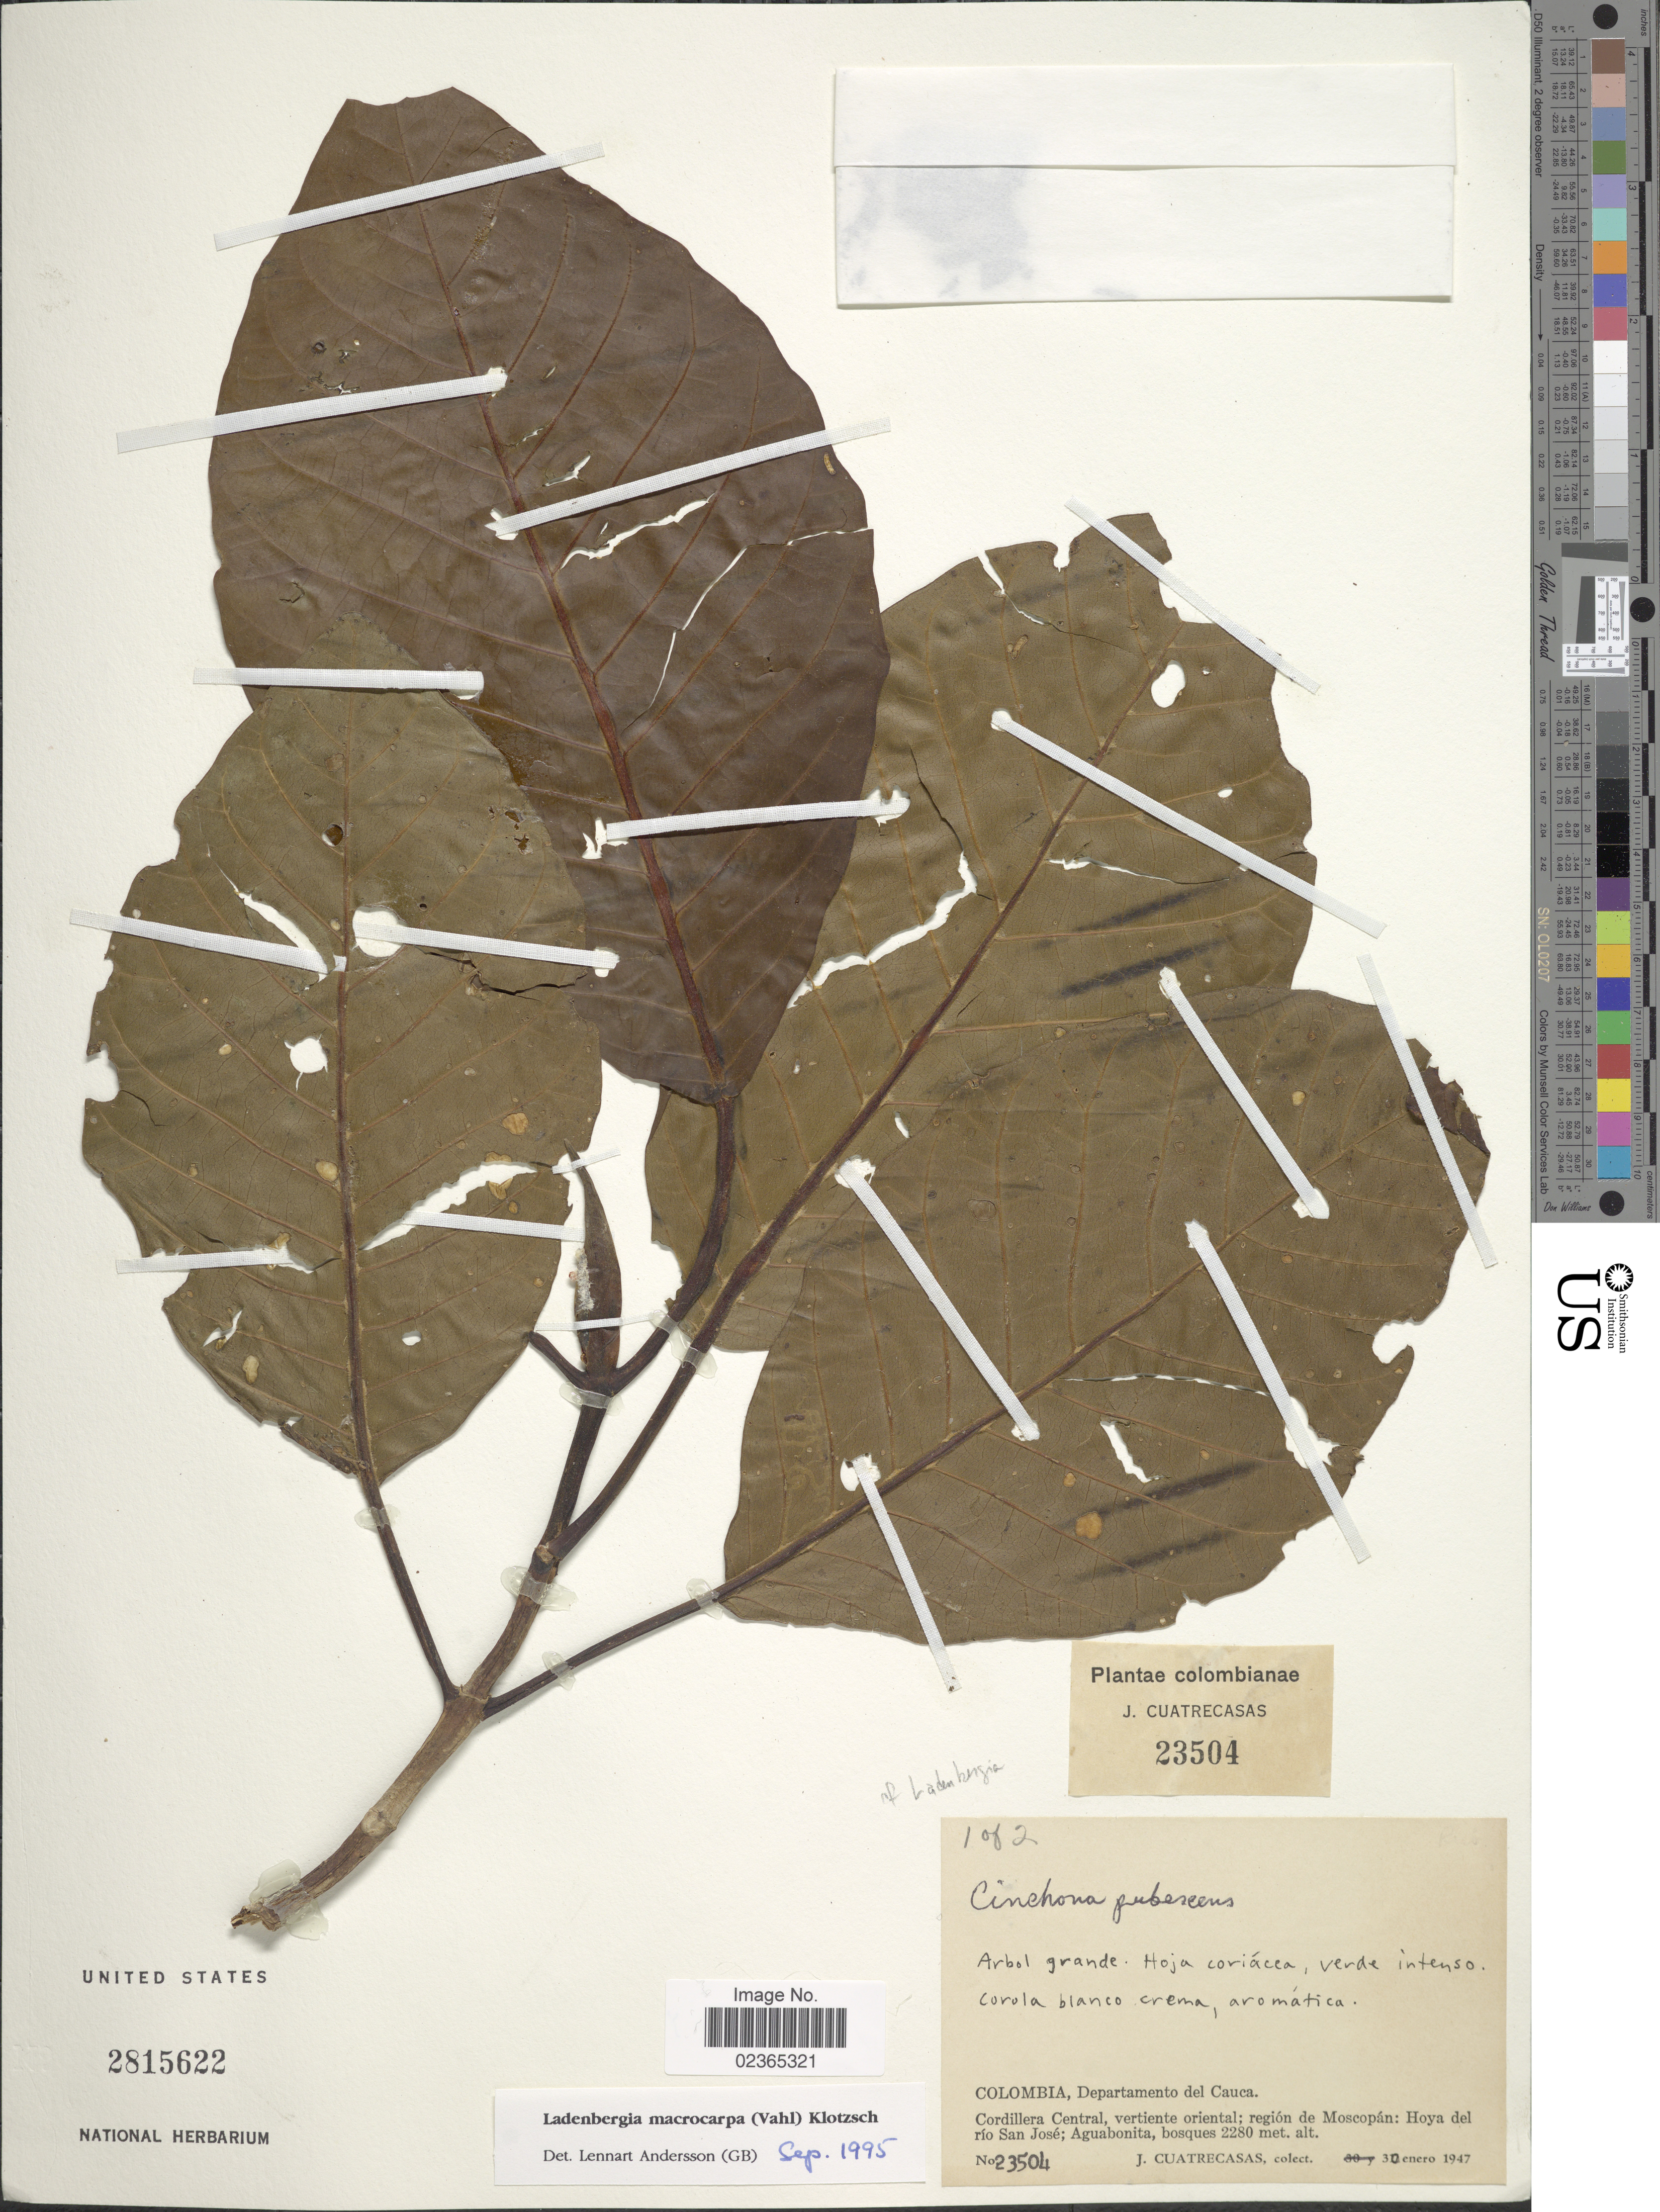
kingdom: Plantae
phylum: Tracheophyta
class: Magnoliopsida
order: Gentianales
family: Rubiaceae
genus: Ladenbergia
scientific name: Ladenbergia macrocarpa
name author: (Vahl) Klotzsch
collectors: J. Cuatrecasas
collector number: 23504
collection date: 1947-01-30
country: Colombia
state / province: Cauca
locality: Cordillera Central, vertiente oriental; region de Moscopán: Hoya del rio San Jose; Aguabonita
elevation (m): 2280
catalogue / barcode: US 2815622